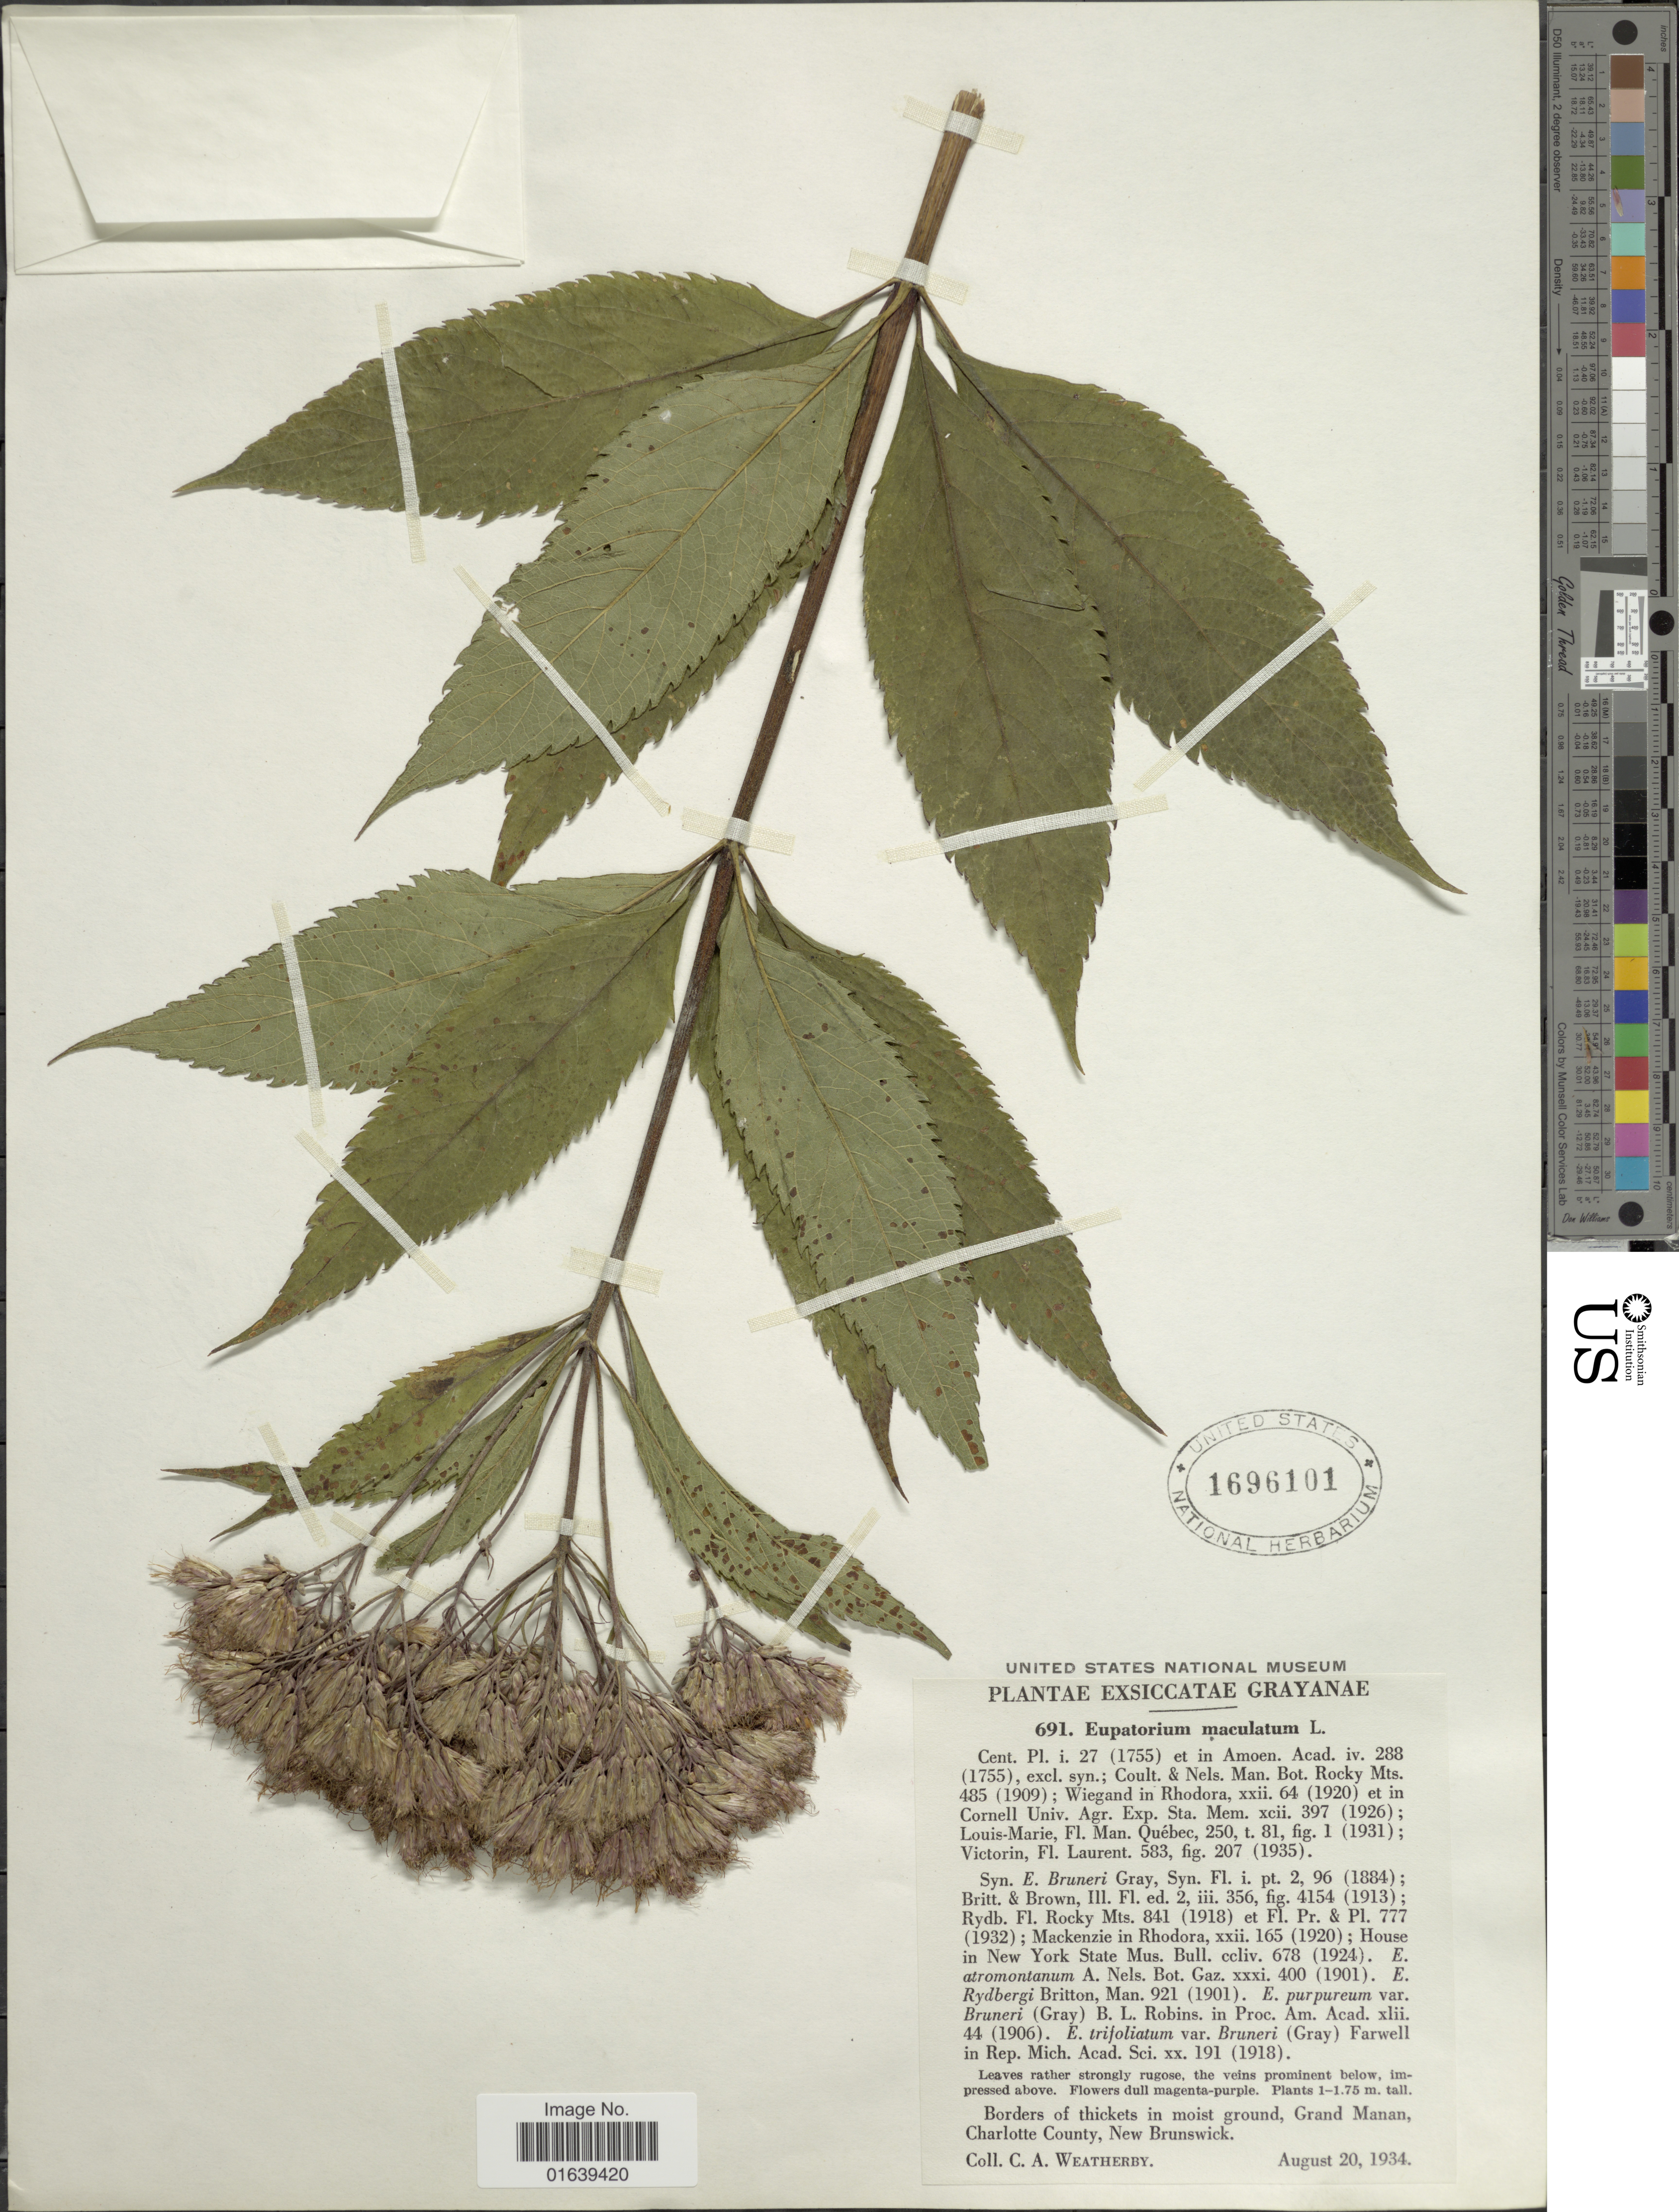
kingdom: Plantae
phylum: Tracheophyta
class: Magnoliopsida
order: Asterales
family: Asteraceae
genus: Eupatorium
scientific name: Eupatorium maculatum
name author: L.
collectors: C. A. Weatherby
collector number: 691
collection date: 1934-08-20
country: Canada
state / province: New Brunswick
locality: Borders of thickets in moist ground, Grand Manan, Charlotte County, New Brunswick.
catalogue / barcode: US 1696101